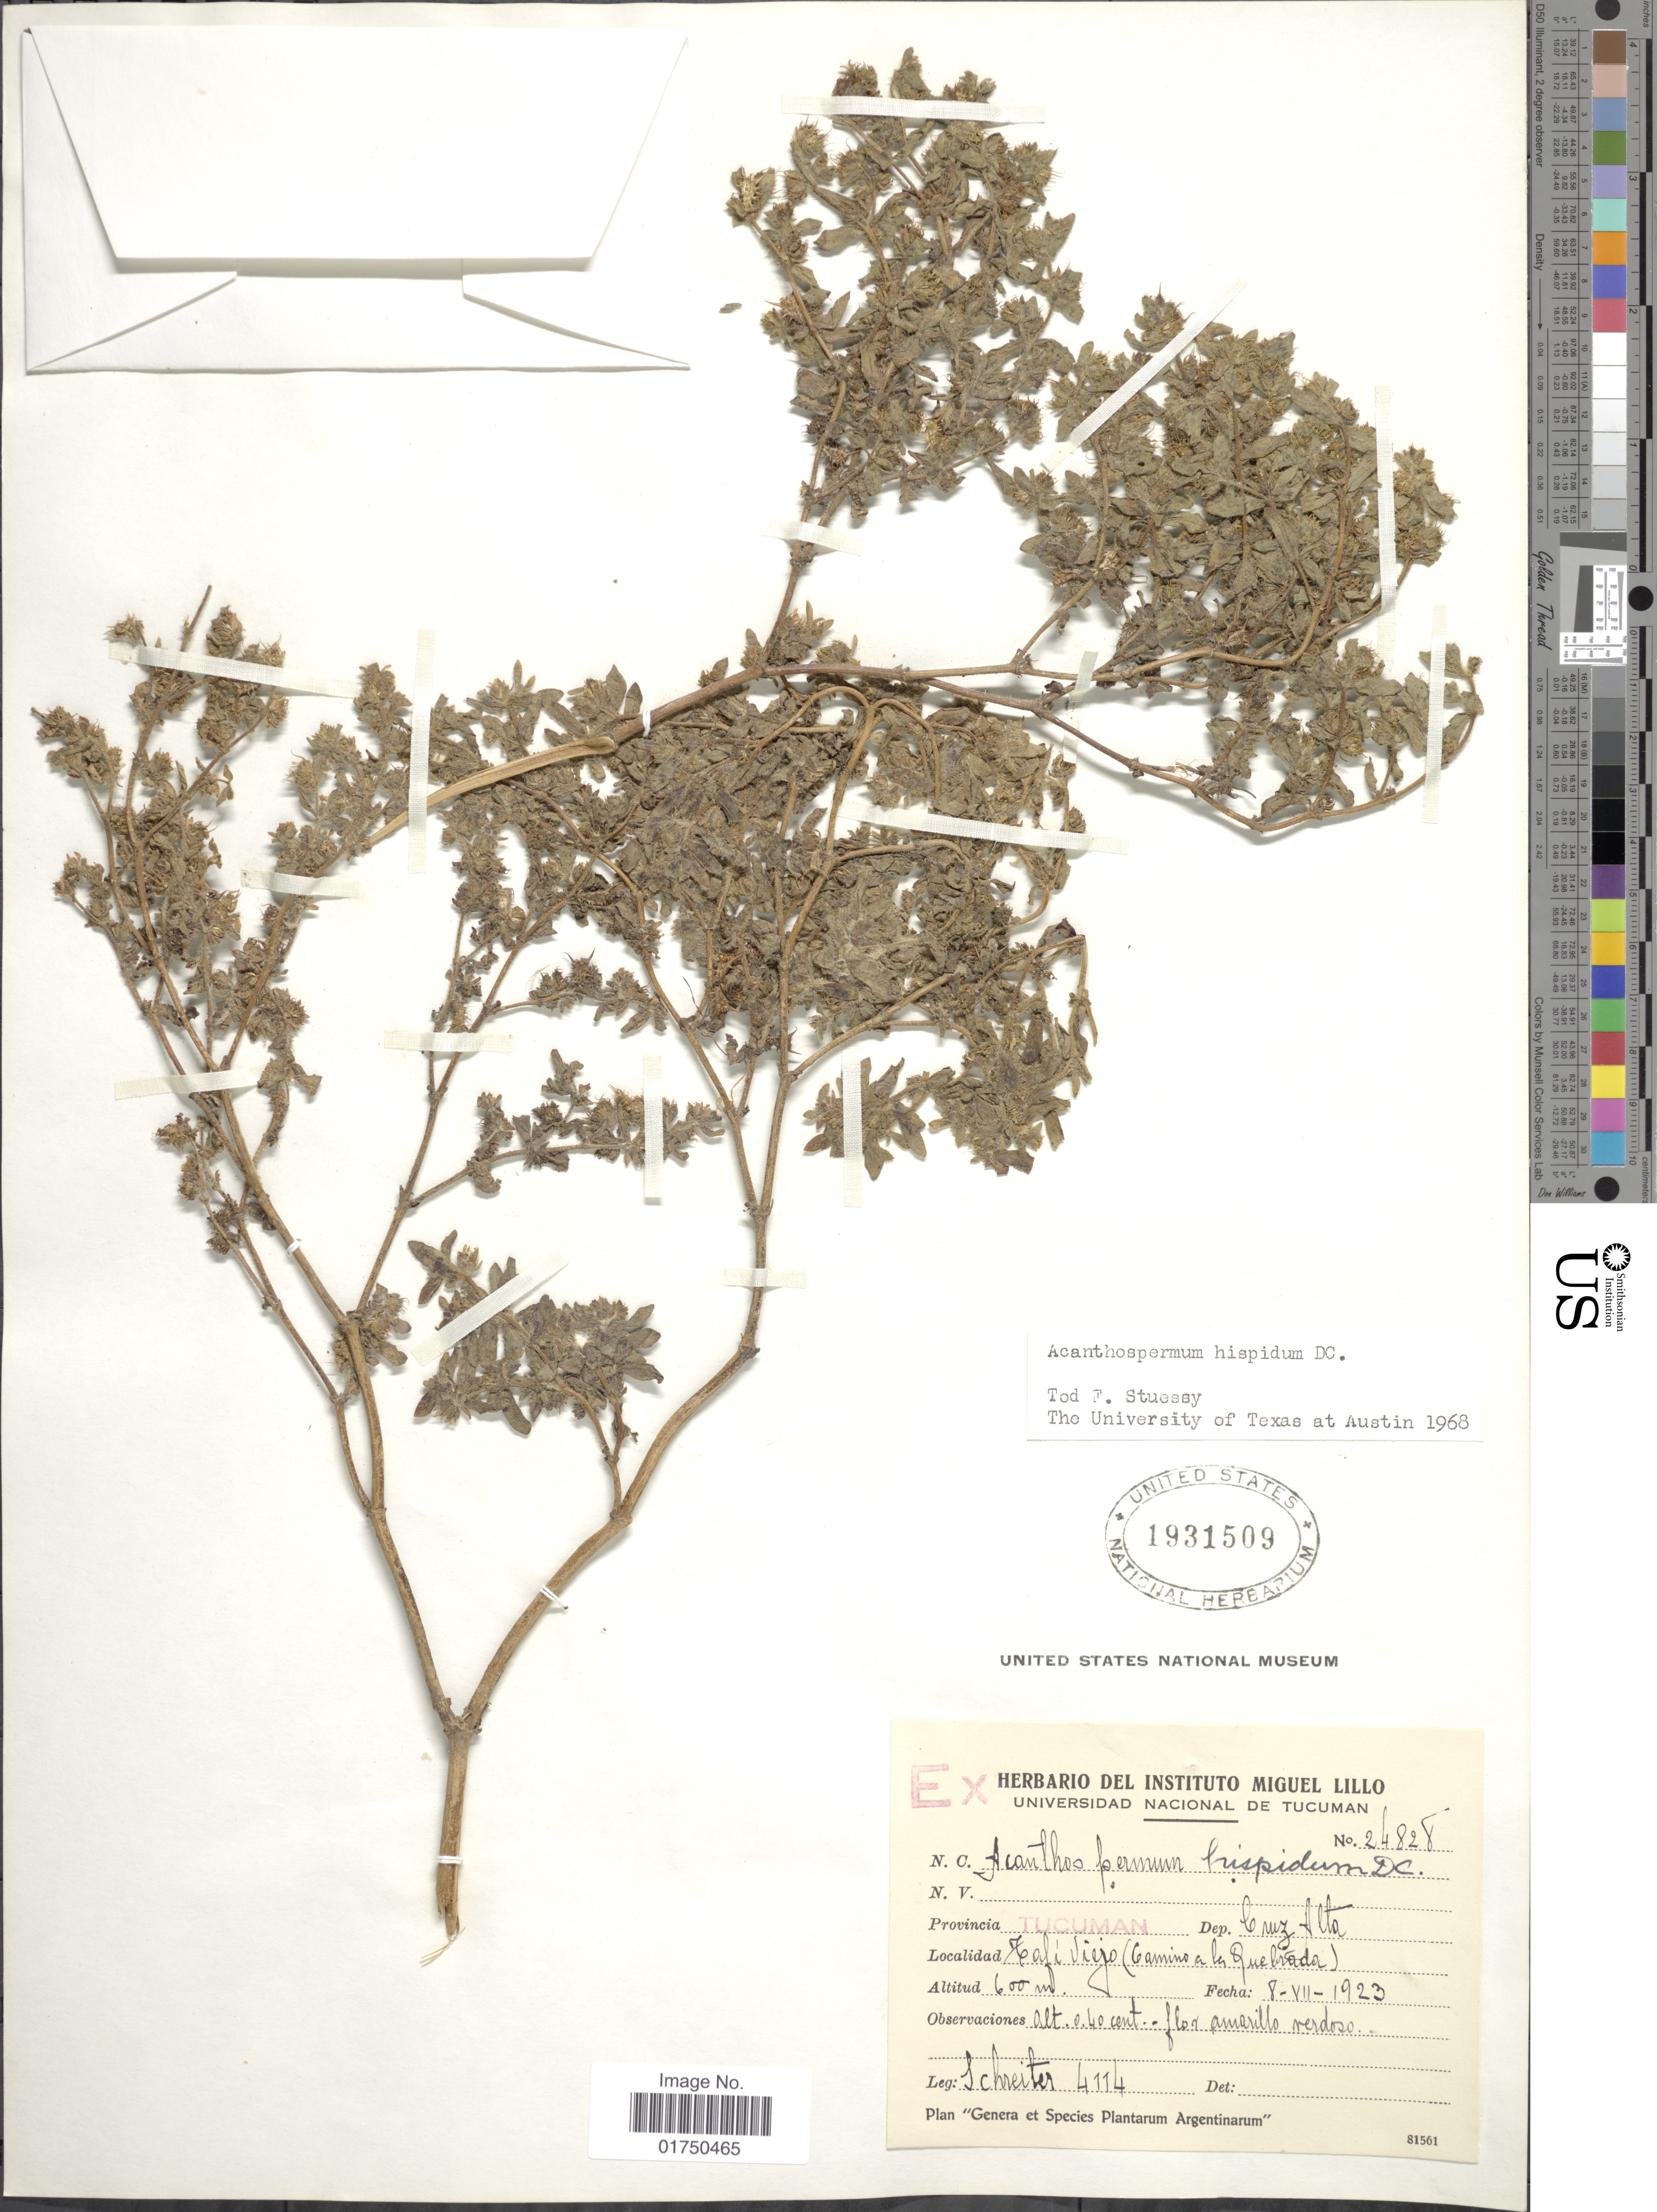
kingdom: Plantae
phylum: Tracheophyta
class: Magnoliopsida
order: Asterales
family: Asteraceae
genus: Acanthospermum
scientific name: Acanthospermum hispidum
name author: DC.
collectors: -. Schreiter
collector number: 4114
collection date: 1923-07-08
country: Argentina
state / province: Tucuman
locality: Provincia Tucuman. Dep. Cruz Alta. Tafi Viejo (Camino a la Quebrada)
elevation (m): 600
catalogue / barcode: US 1931509